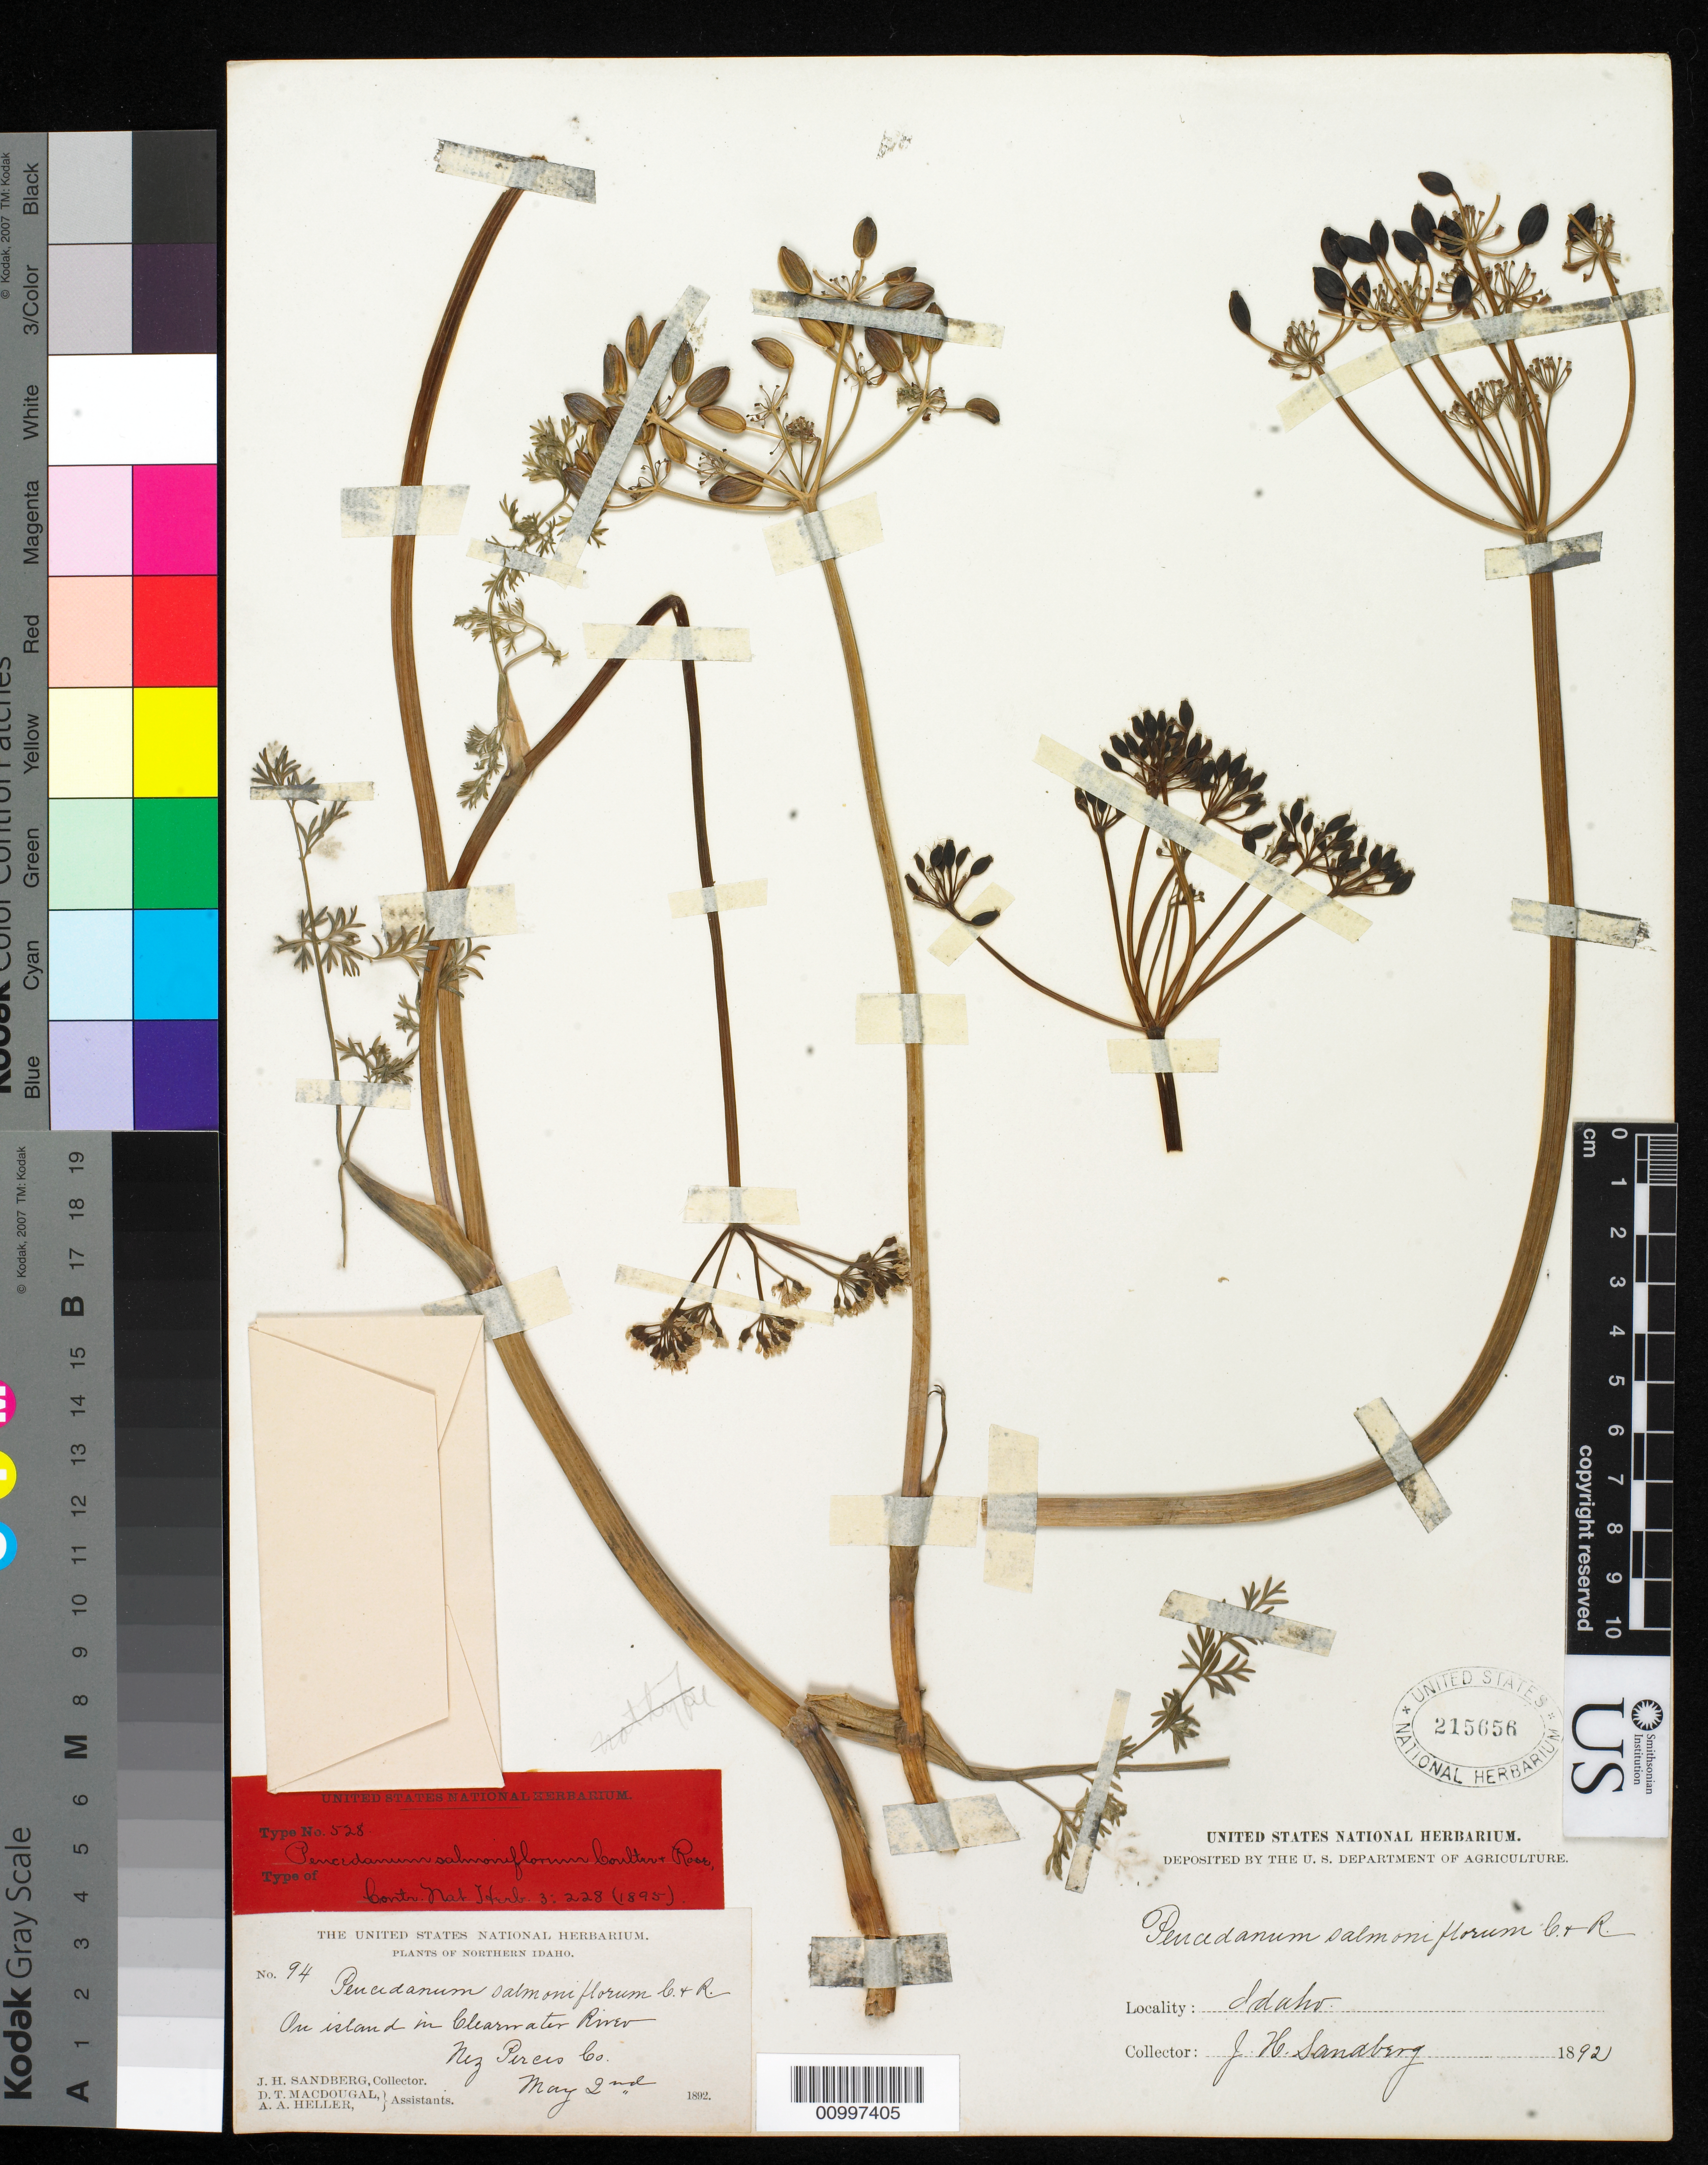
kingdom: Plantae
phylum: Tracheophyta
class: Magnoliopsida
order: Apiales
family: Apiaceae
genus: Peucedanum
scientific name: Peucedanum salmoniflorum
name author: J.M. Coult. & Rose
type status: Syntype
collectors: J. H. Sandberg, D. T. MacDougal & A. A. Heller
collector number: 94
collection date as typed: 02 May 1892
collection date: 1892-05-02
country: United States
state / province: Idaho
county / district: Nez Perce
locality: An island in Clearwater River.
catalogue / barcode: US 215656